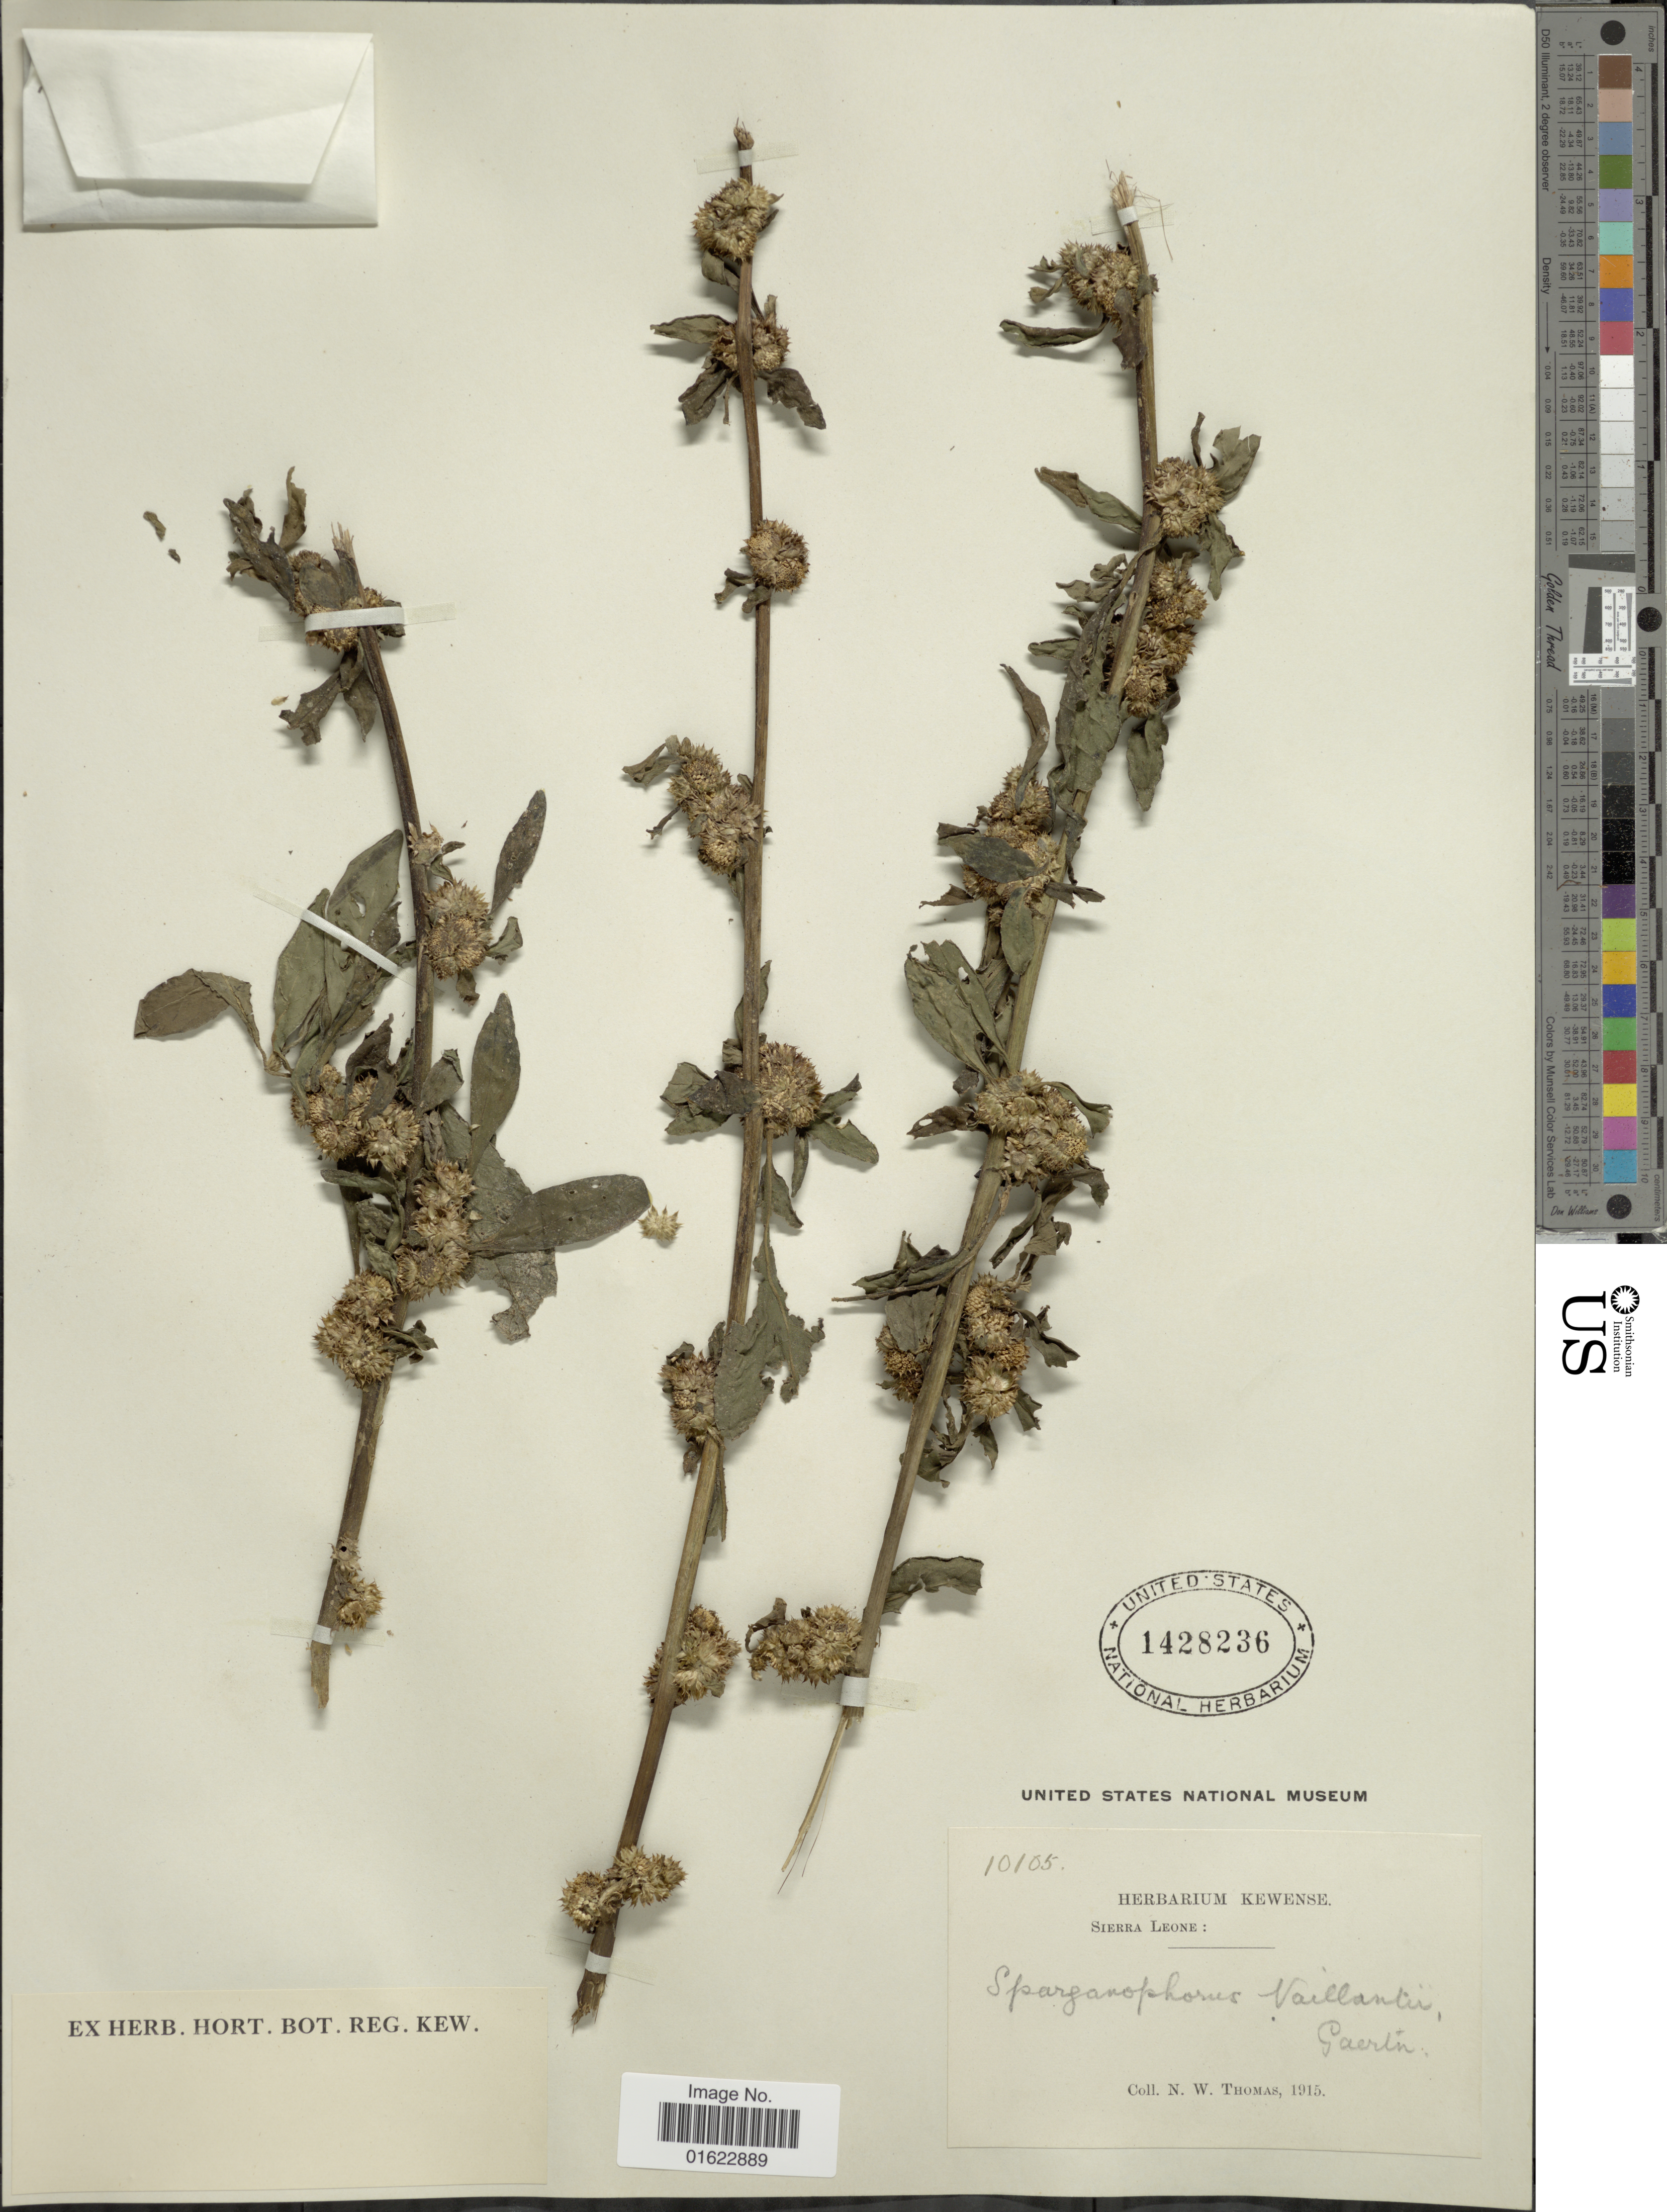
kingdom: Plantae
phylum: Tracheophyta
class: Magnoliopsida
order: Asterales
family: Asteraceae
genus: Struchium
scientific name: Struchium sparganophorum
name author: (L.) Kuntze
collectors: N. Thomas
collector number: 10105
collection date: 1915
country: Sierra Leone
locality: Sierra Leone.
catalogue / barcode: US 1428236